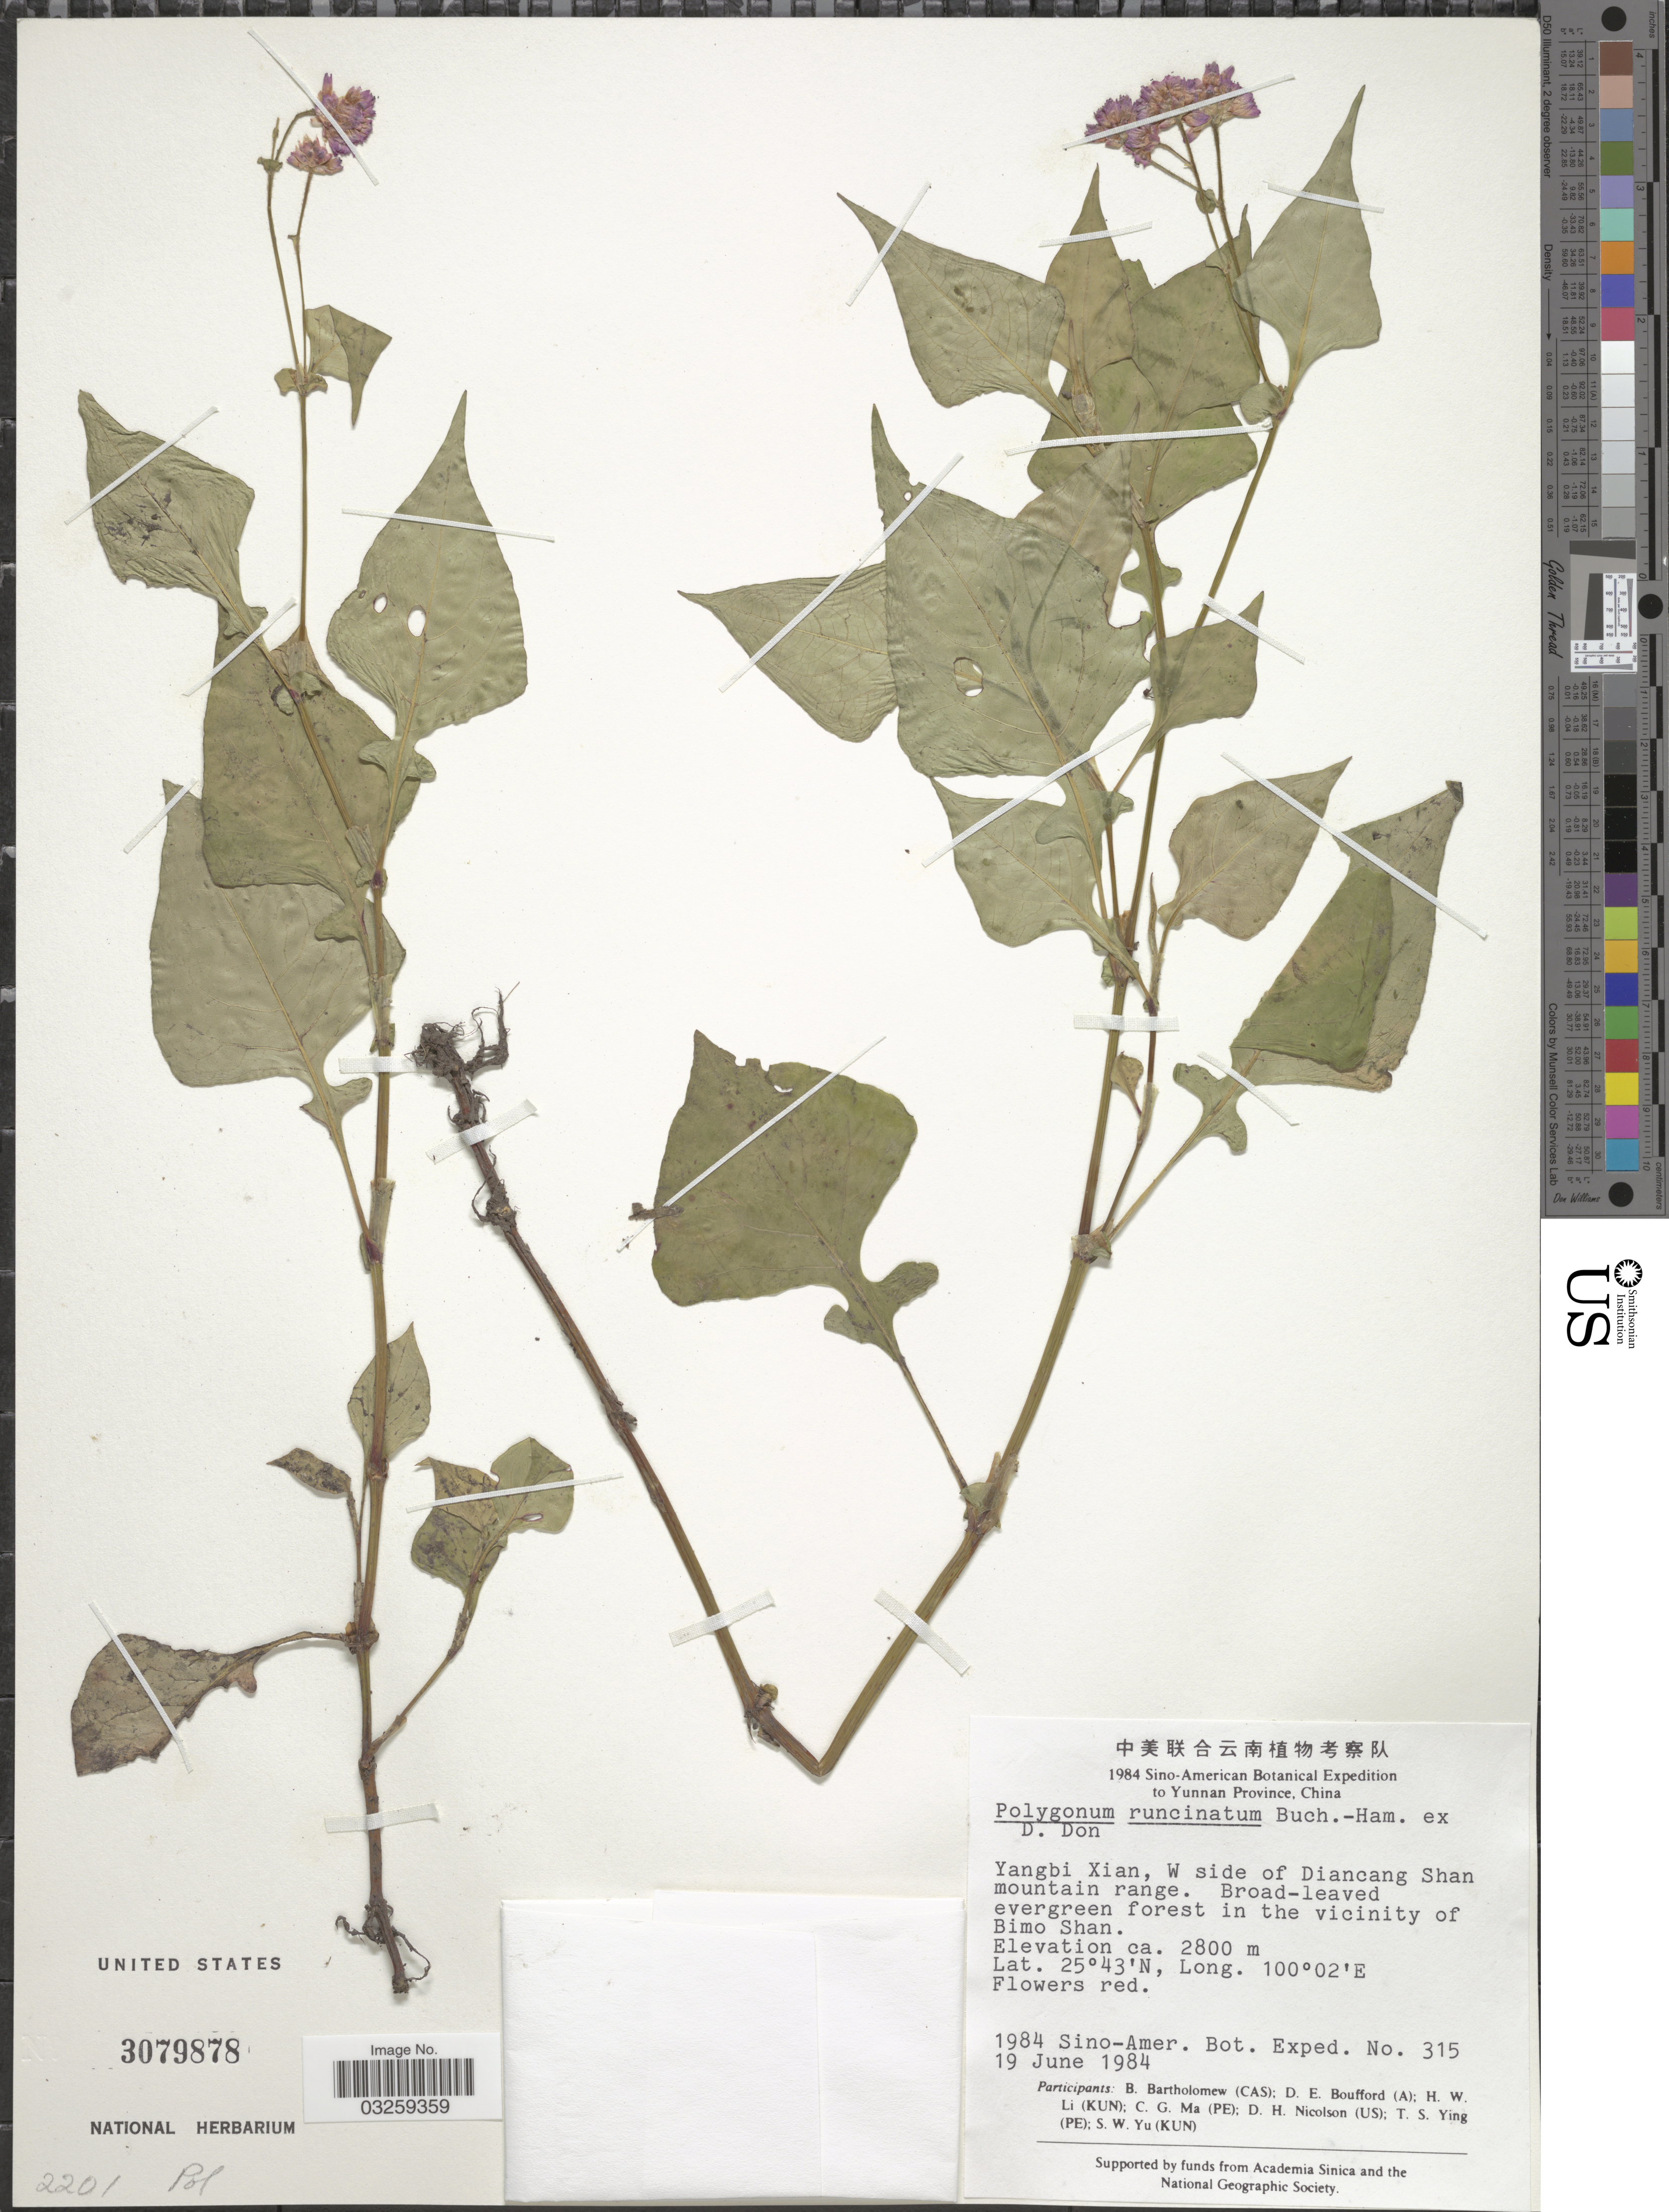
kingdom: Plantae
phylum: Tracheophyta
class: Magnoliopsida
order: Caryophyllales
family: Polygonaceae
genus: Persicaria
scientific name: Persicaria sp.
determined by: Atha, D. E.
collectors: Sino-Amer. Bot. Exped. 1984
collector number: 315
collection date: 1984-06-19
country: China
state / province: Yunnan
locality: Yangbi Xian, W side of Diancang Shan mountain range. Vicinity of Bimo Shan.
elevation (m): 2800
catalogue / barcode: US 3079878